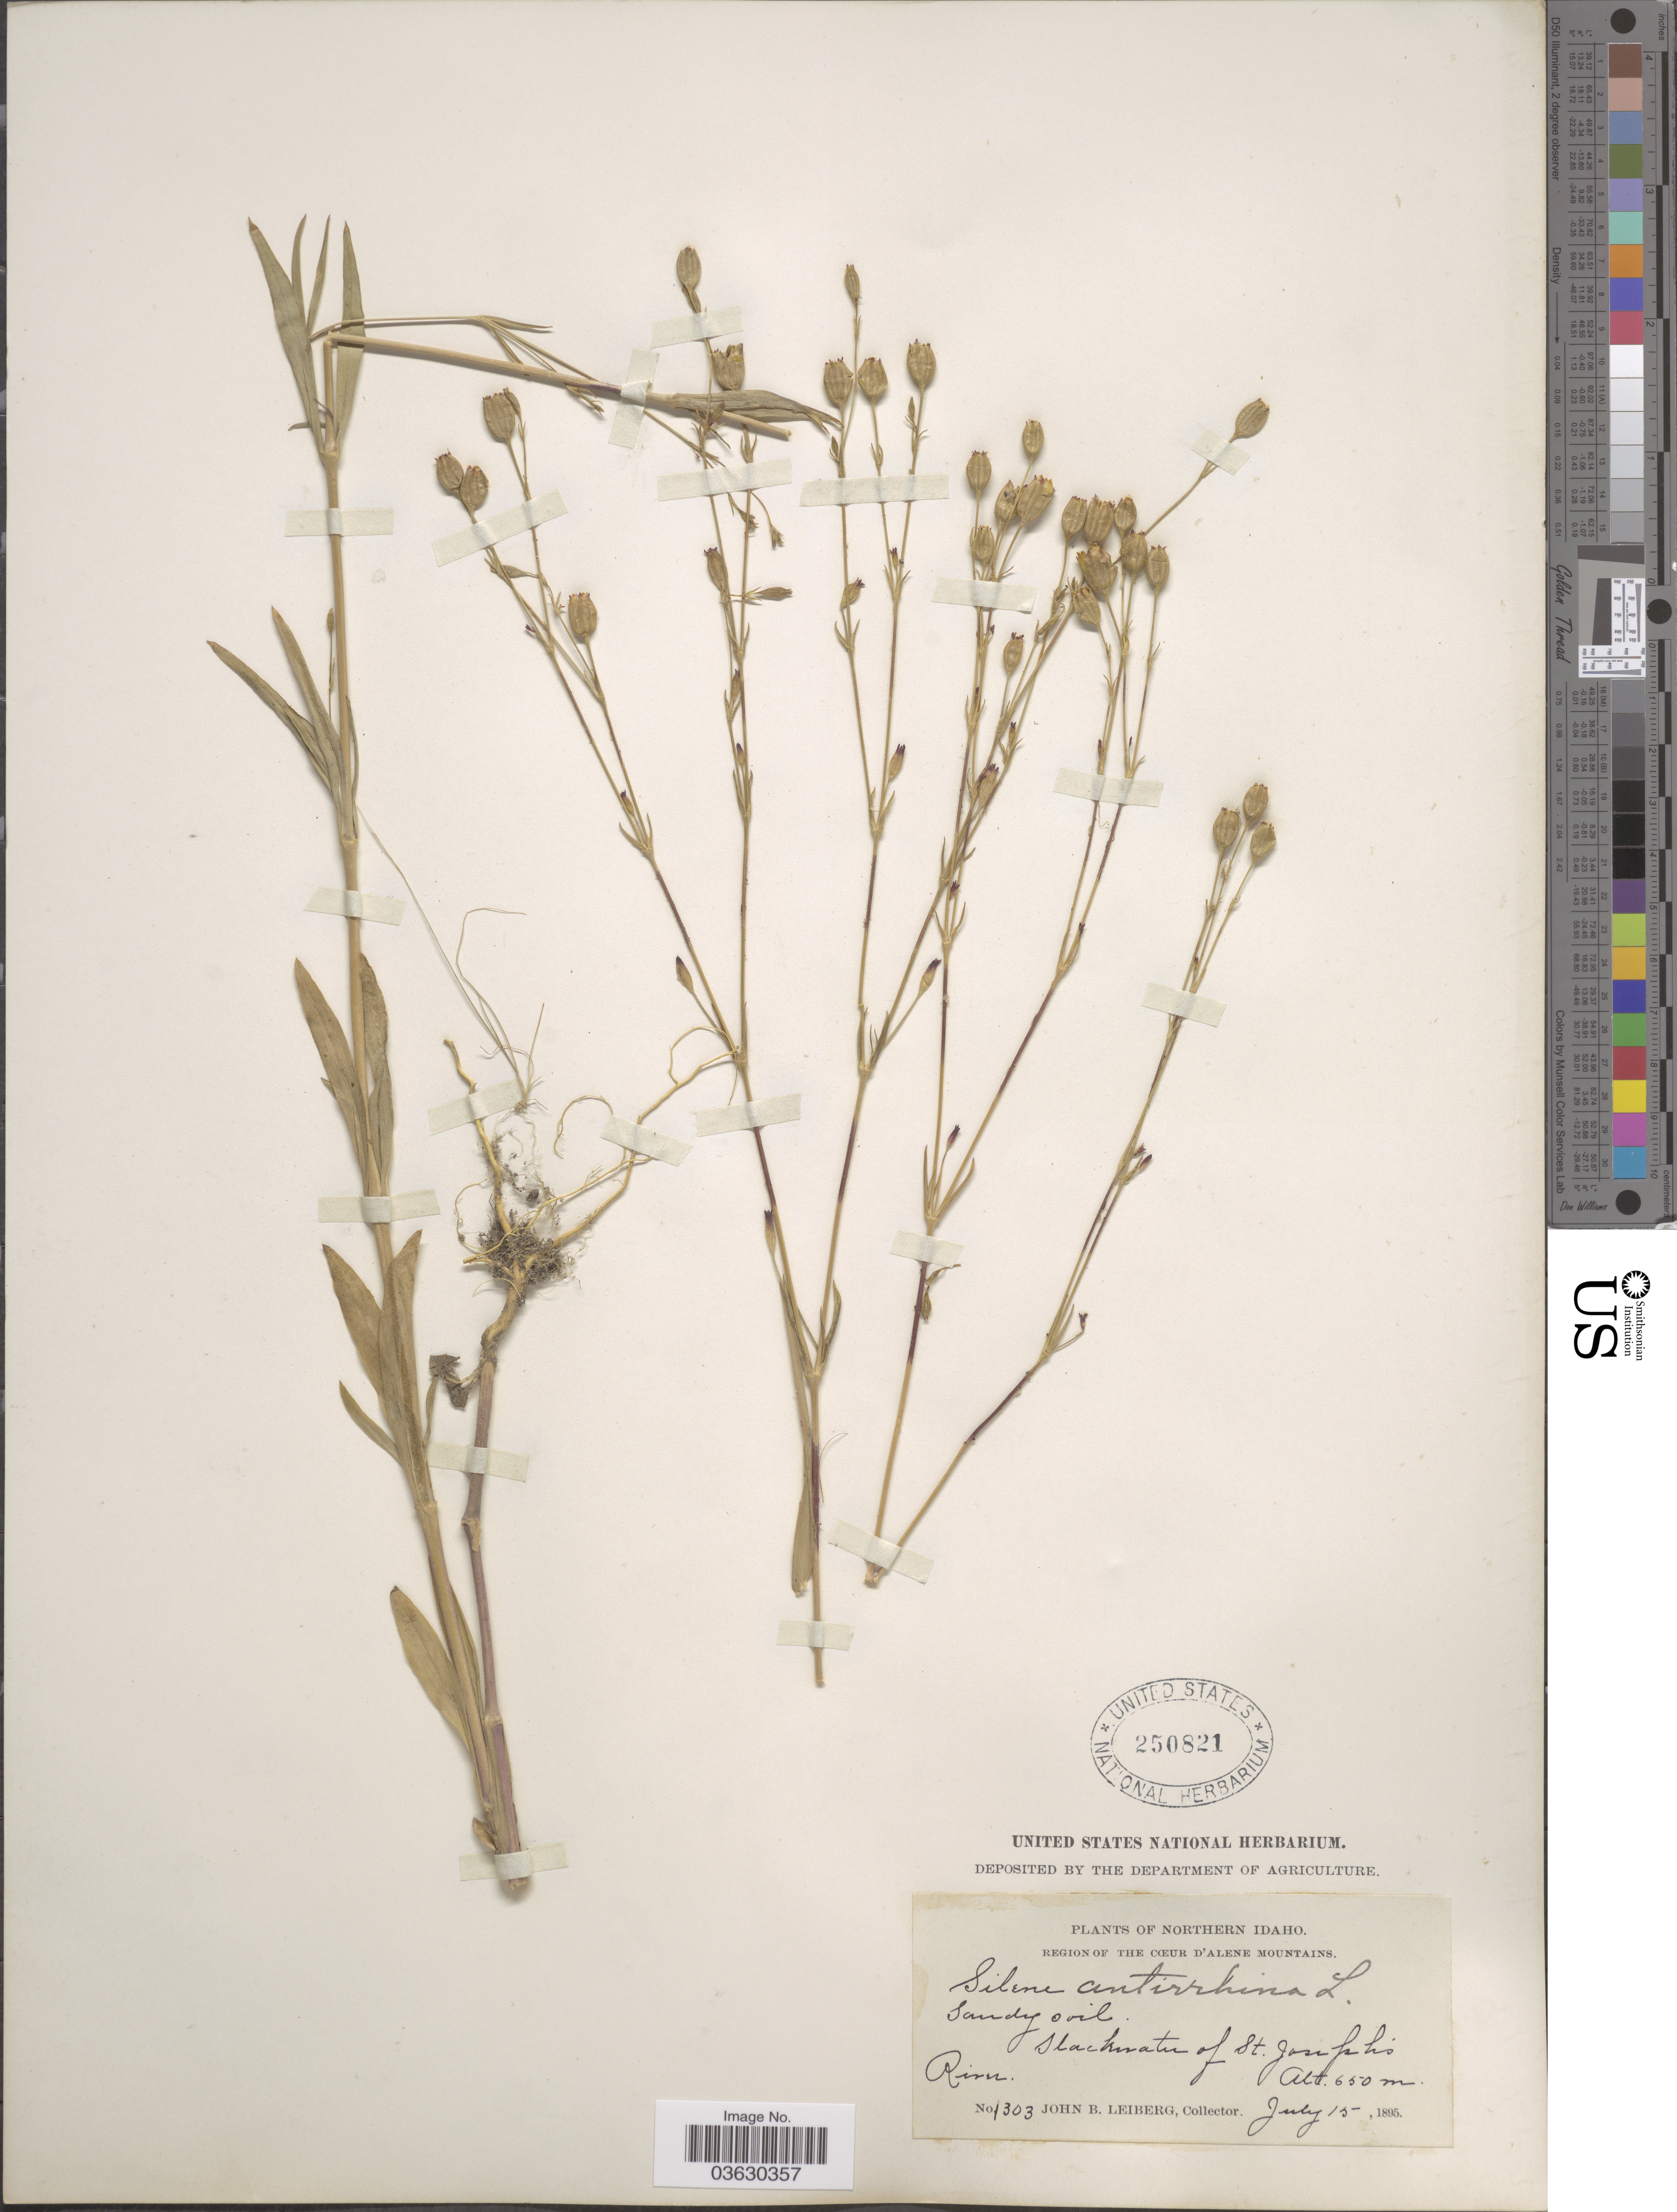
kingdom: Plantae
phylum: Tracheophyta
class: Magnoliopsida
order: Caryophyllales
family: Caryophyllaceae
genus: Silene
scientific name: Silene antirrhina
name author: L.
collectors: J. B. Leiberg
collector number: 1303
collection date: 1895-07-15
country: United States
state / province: Idaho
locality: Northern Idaho, Region of the Coeur d'Alene Mountains. Slackwater of St. Joseph's River.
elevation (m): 650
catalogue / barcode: US 250821